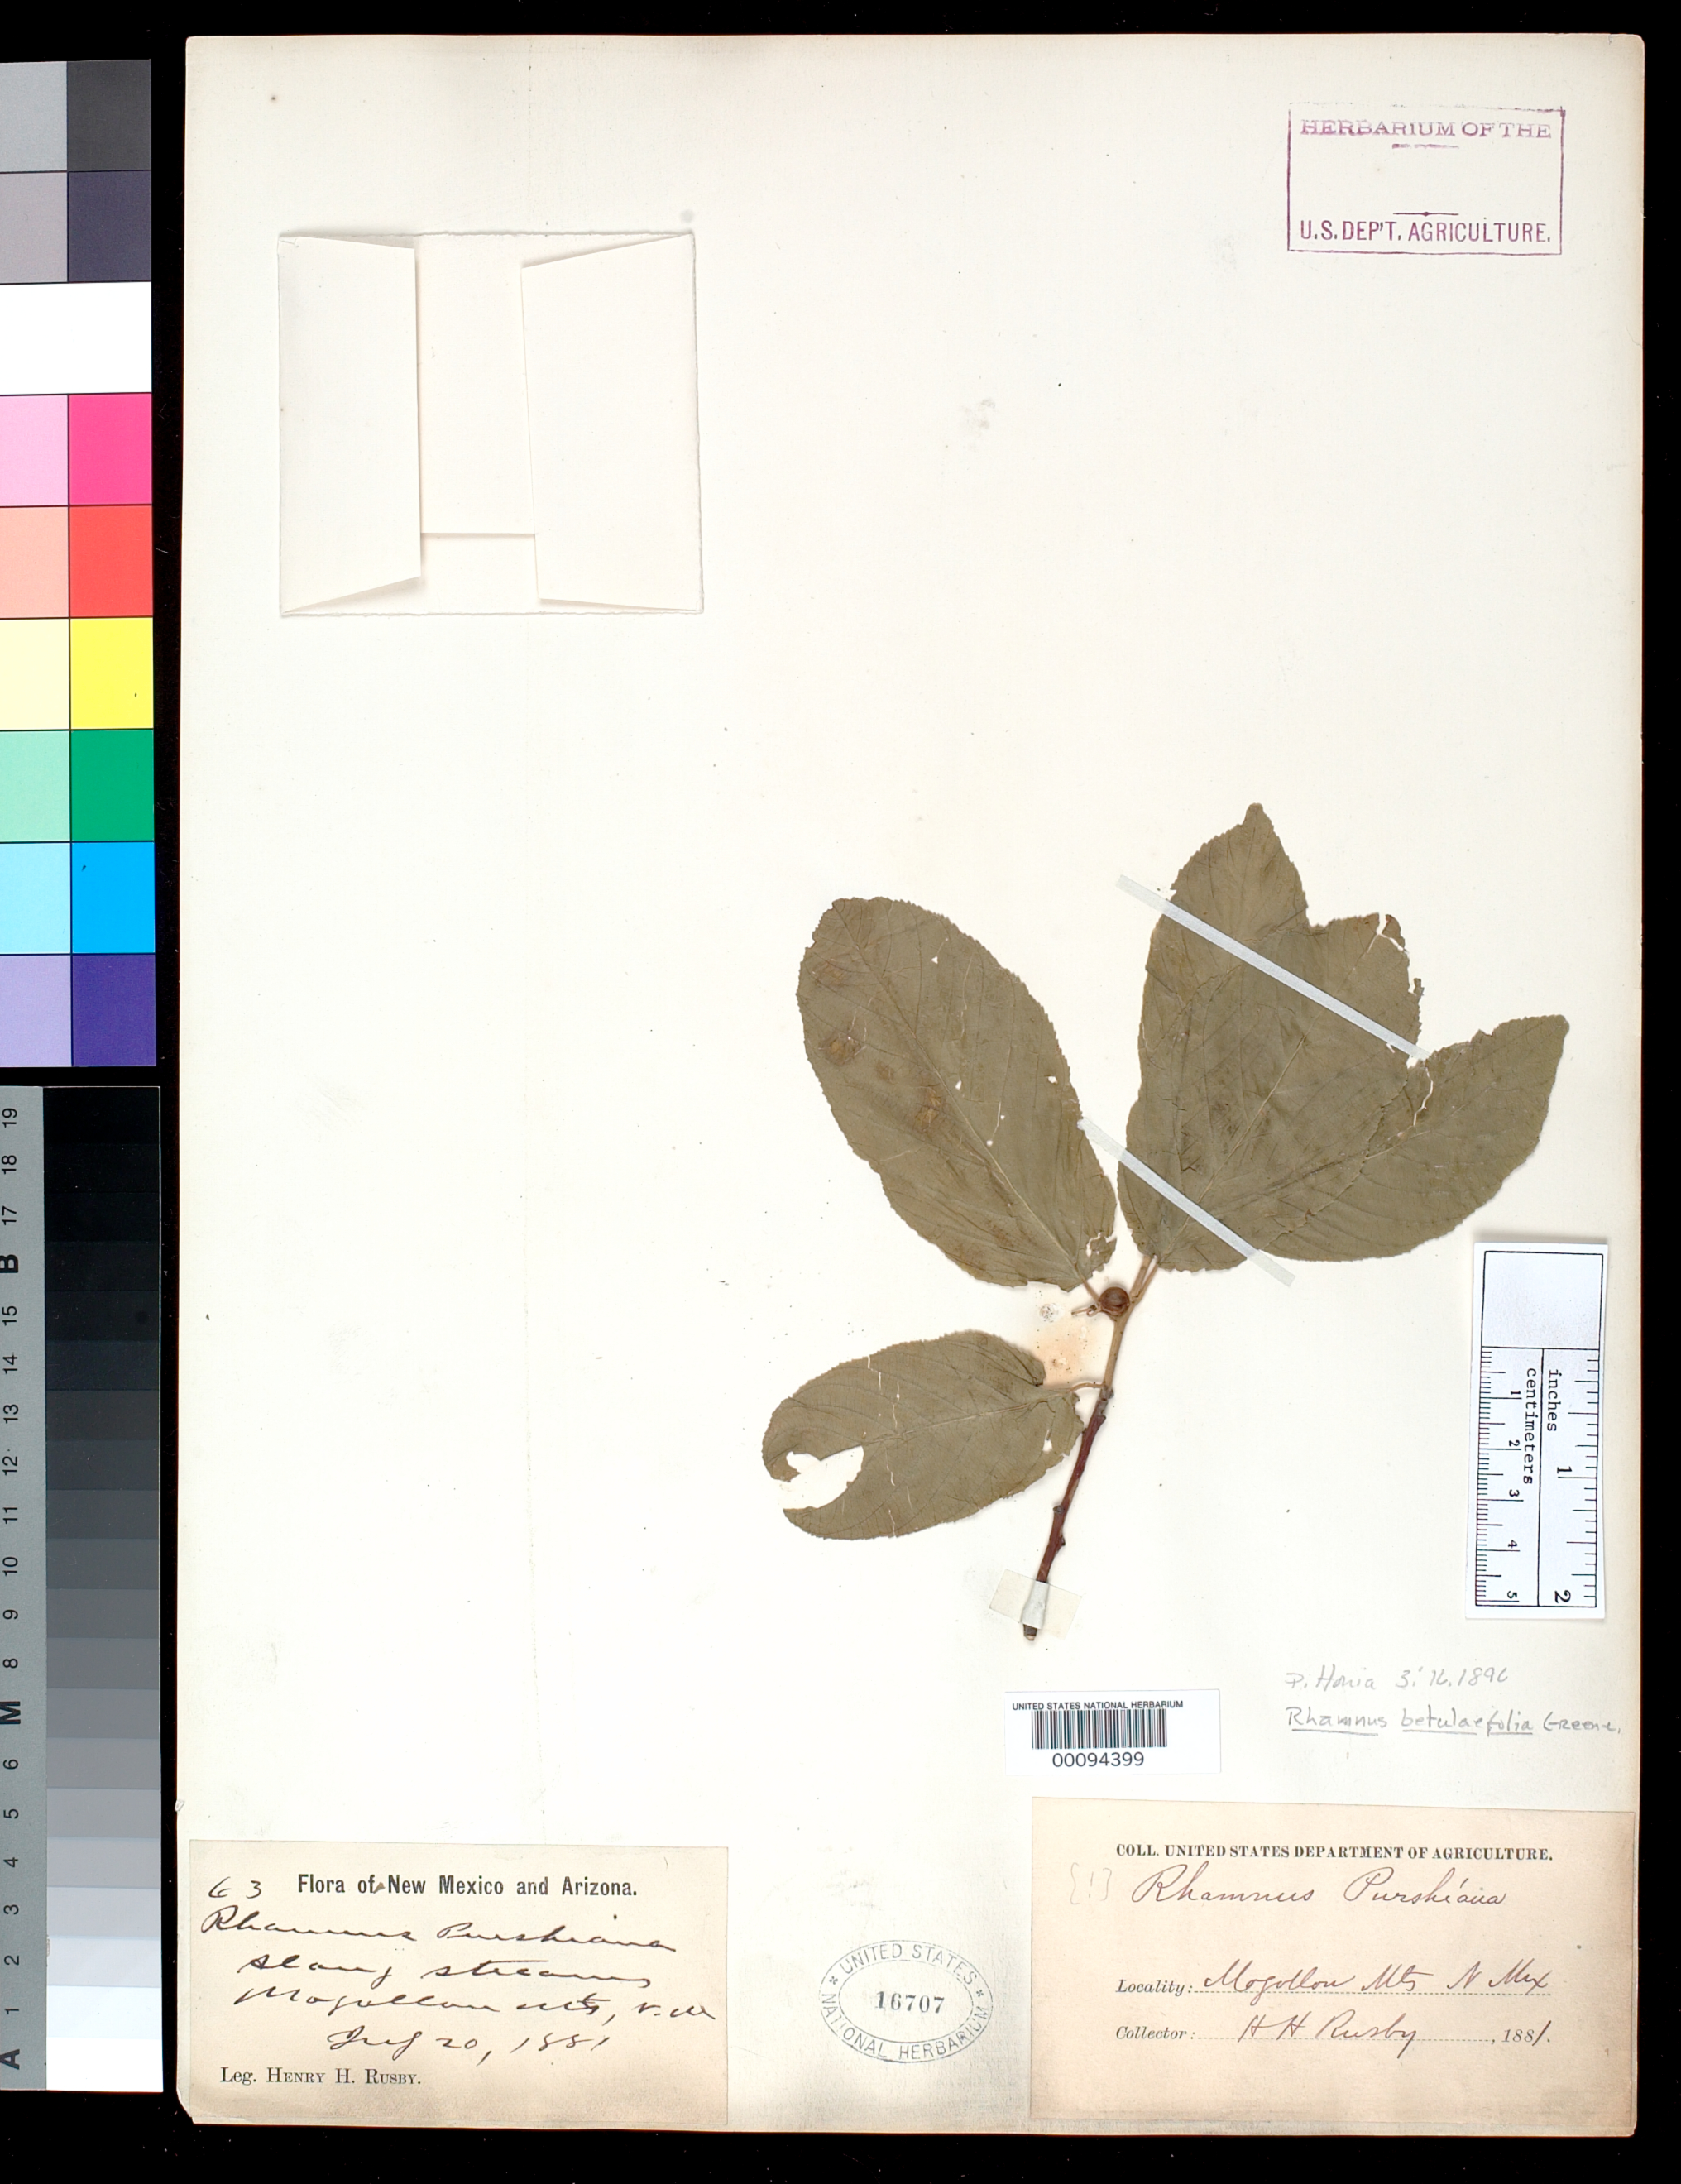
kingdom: Plantae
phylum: Tracheophyta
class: Magnoliopsida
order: Rosales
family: Rhamnaceae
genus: Rhamnus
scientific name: Rhamnus betulifolia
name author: Greene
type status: Isotype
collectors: H. H. Rusby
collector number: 63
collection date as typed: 20 Aug 1881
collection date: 1881-08-20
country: United States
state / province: New Mexico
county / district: Catron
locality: Mogollon Mts.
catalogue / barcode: US 16707